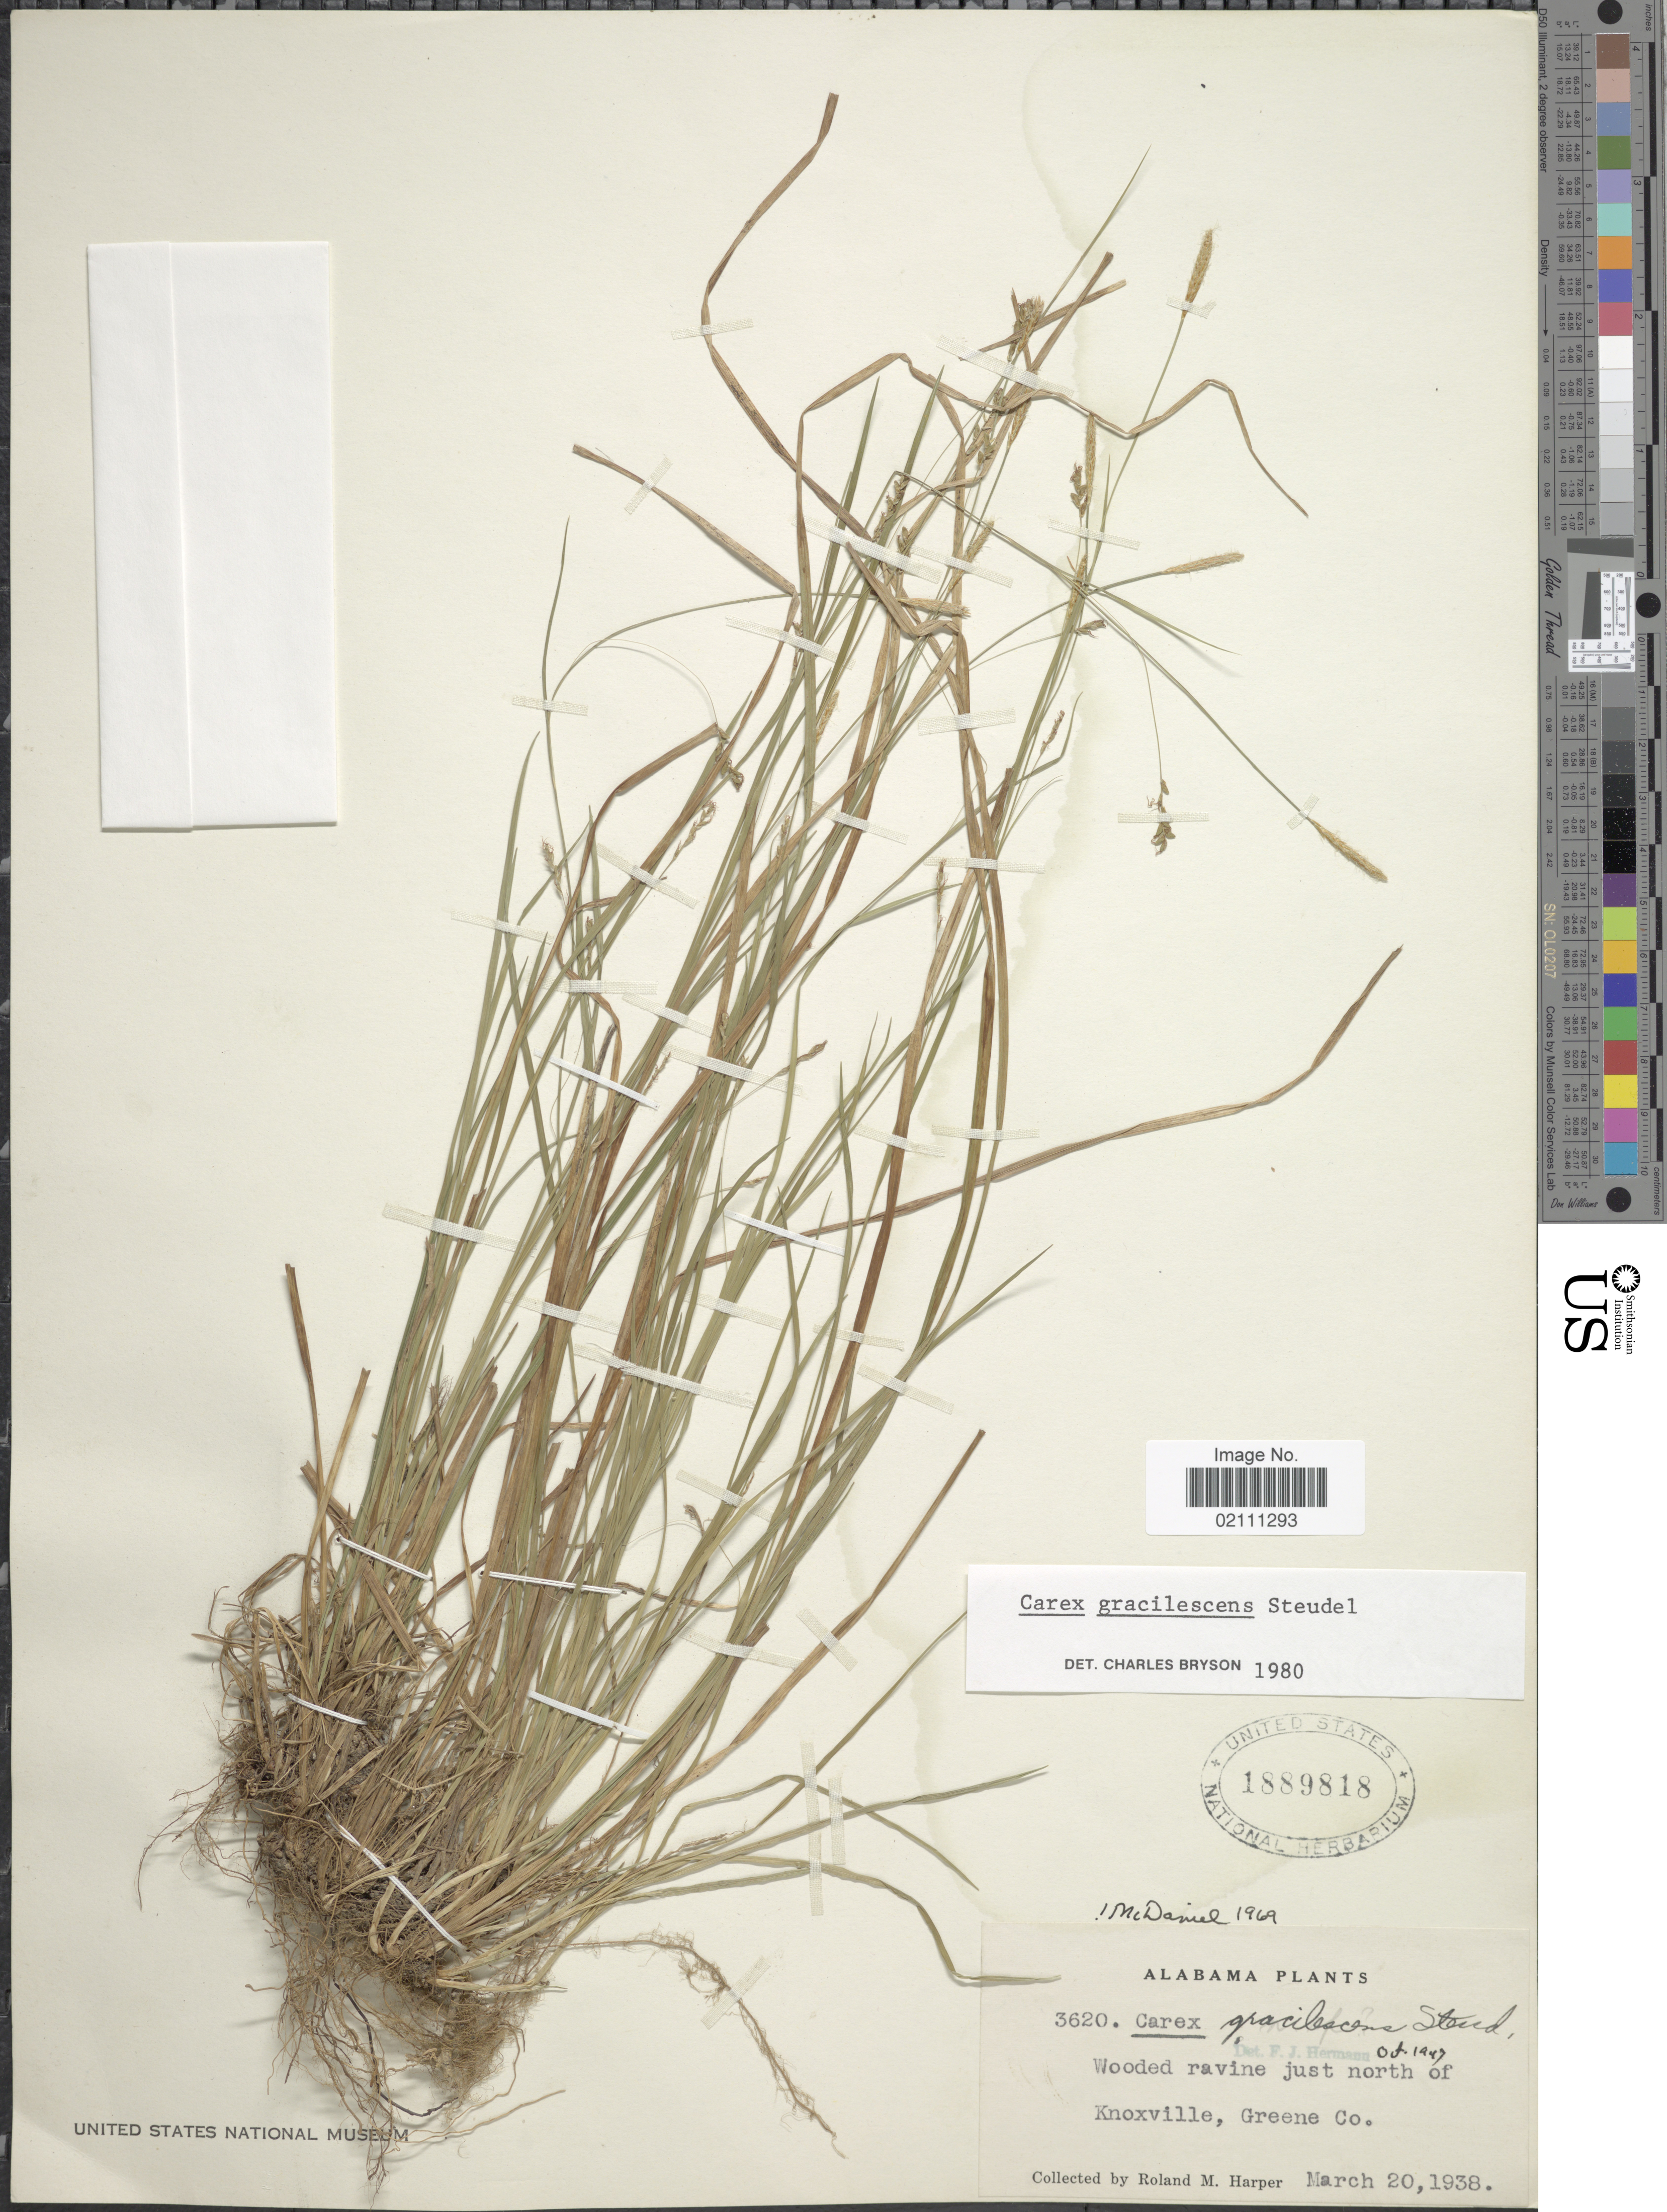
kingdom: Plantae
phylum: Tracheophyta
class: Liliopsida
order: Poales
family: Cyperaceae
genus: Carex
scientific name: Carex gracilescens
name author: Steud.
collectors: R. M. Harper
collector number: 3620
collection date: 1938-03-20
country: United States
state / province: Alabama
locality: Wooded ravine just north of Knoxville, Greene Co.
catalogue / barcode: US 1889818